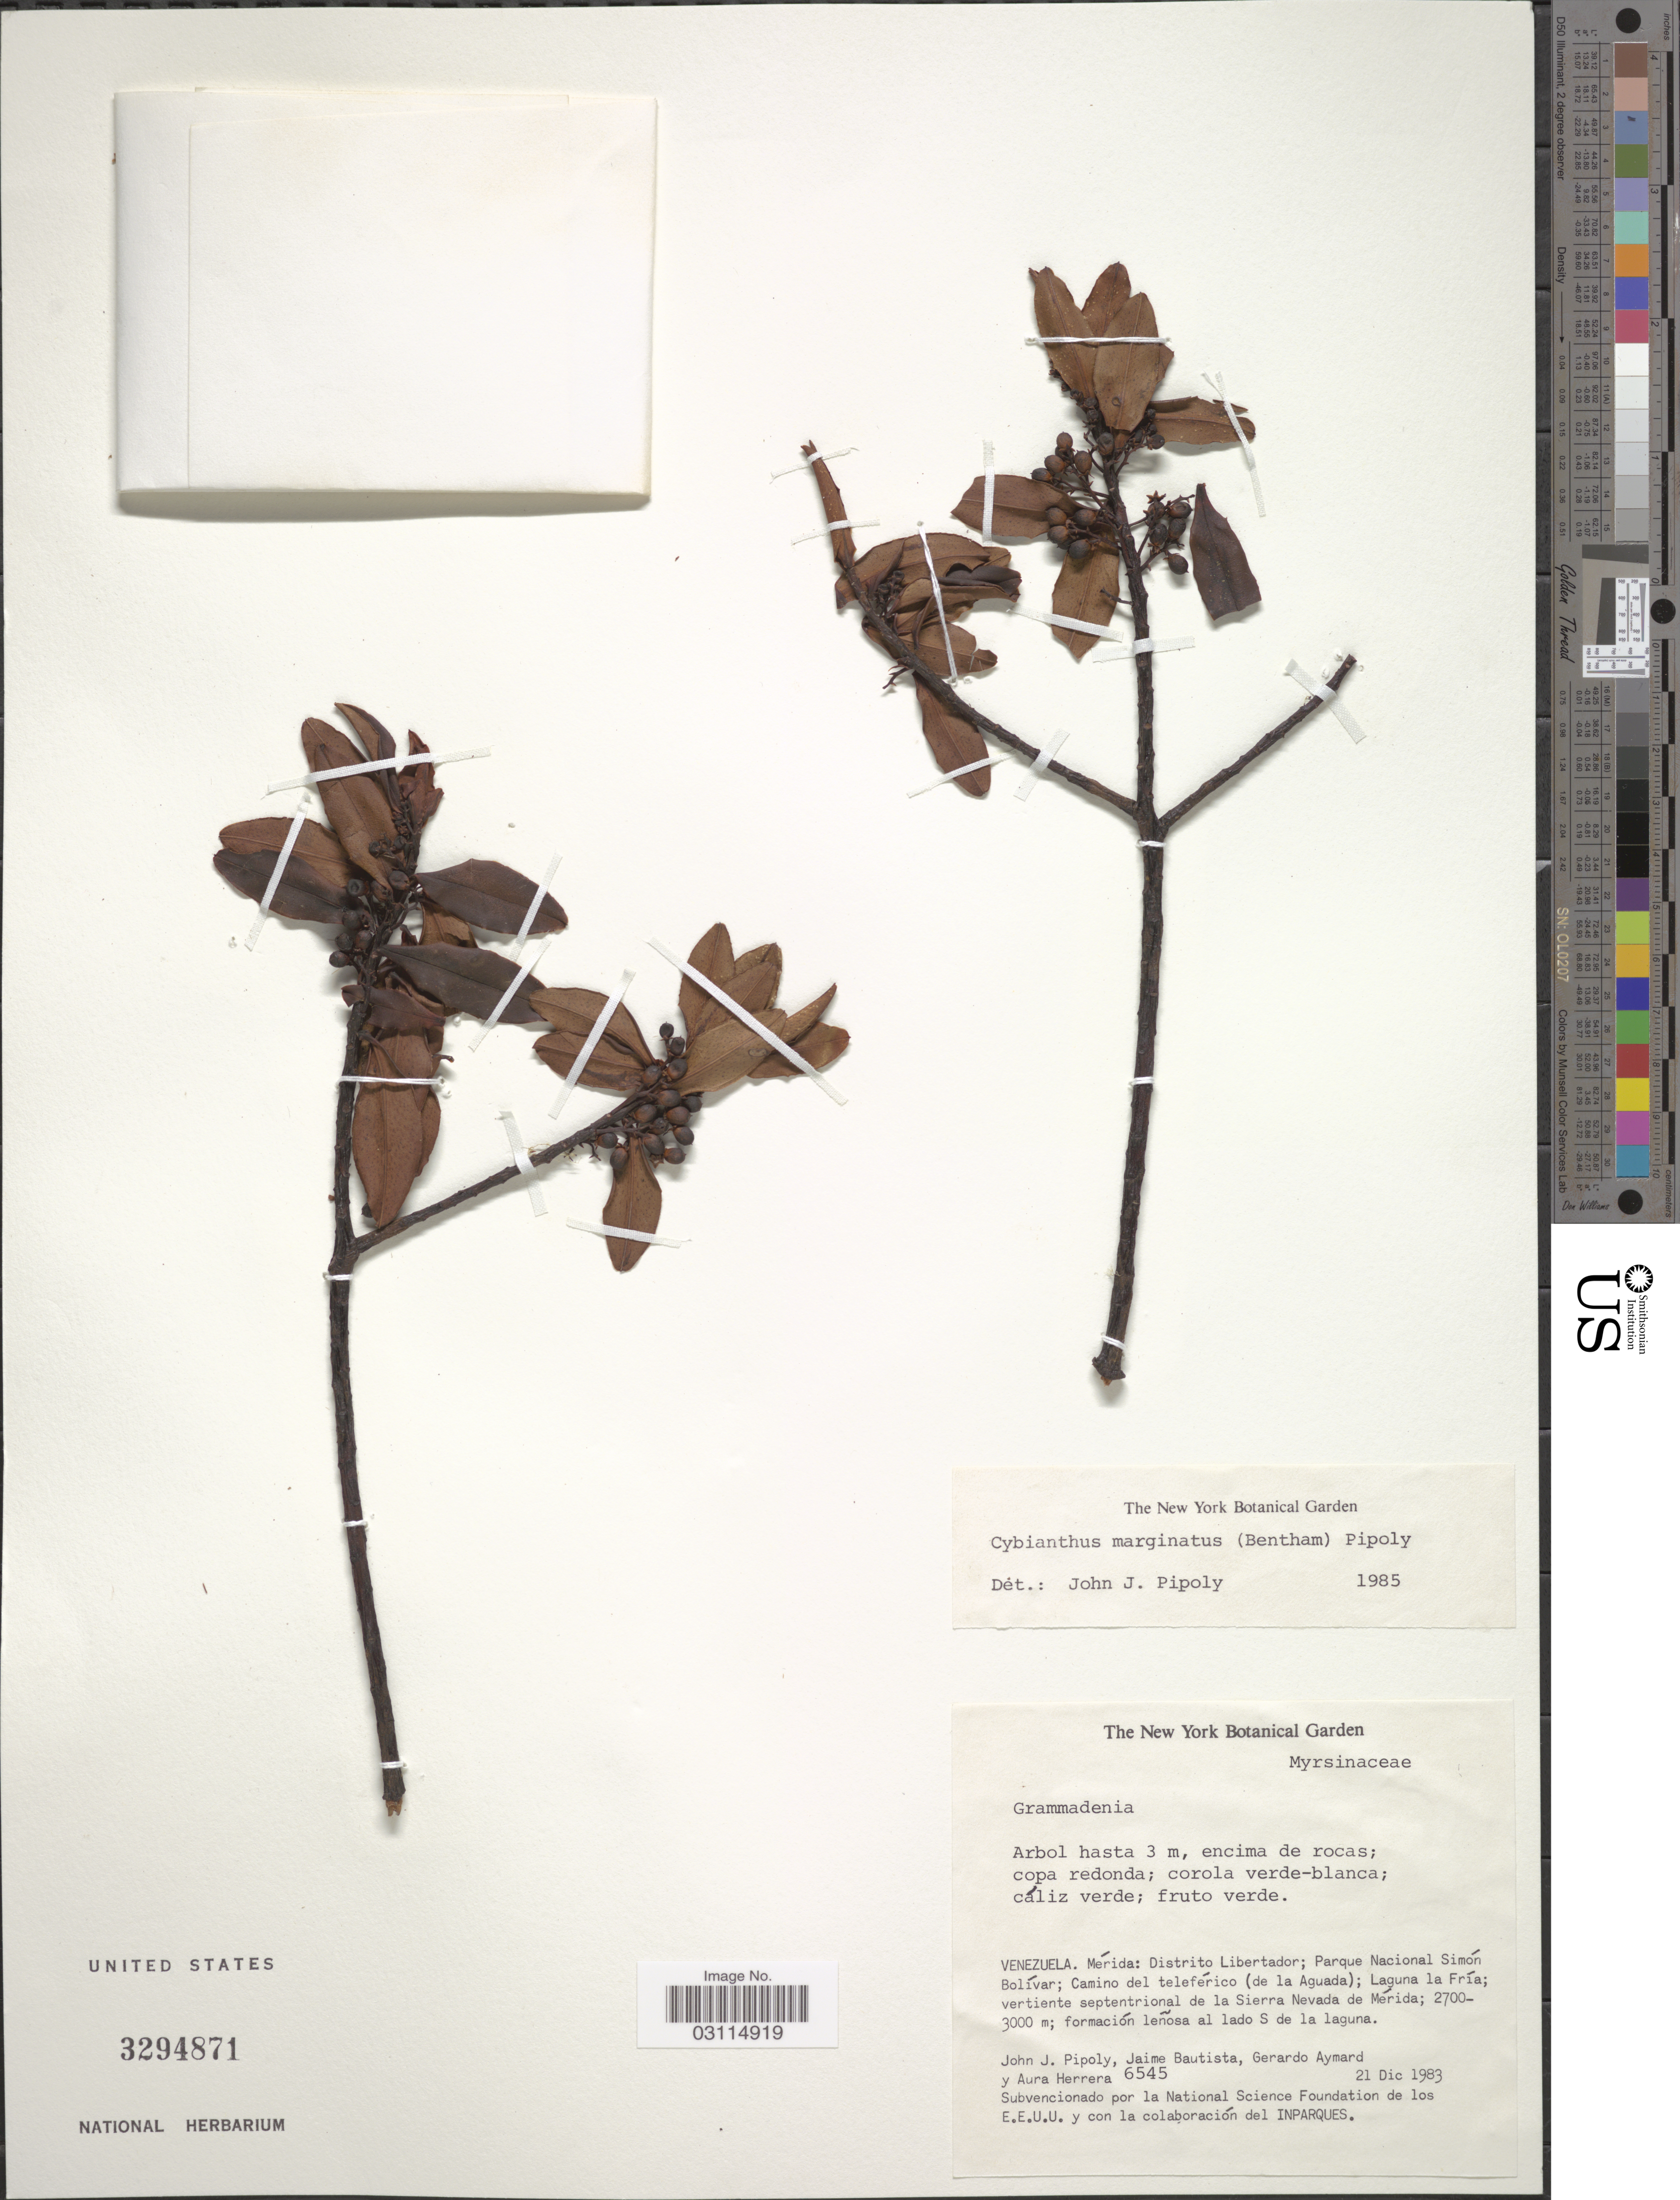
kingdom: Plantae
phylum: Tracheophyta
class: Magnoliopsida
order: Ericales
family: Primulaceae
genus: Cybianthus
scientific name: Cybianthus marginatus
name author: (Benth.) Pipoly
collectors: J. J. Pipoly, J. A. Bautista B., G. A. Aymard & A. Herrera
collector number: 6545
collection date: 1983-12-21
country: Venezuela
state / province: Mérida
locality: Distrito Libertador; Parque Nacional Simón Bolívar; Camino del teleférico (de la Aguada); Laguna la Fría; vertiente septentrional de la Sierra Nevada de Mérida. Formación leñosa al lado S de la laguna.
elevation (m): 2700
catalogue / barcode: US 3294871